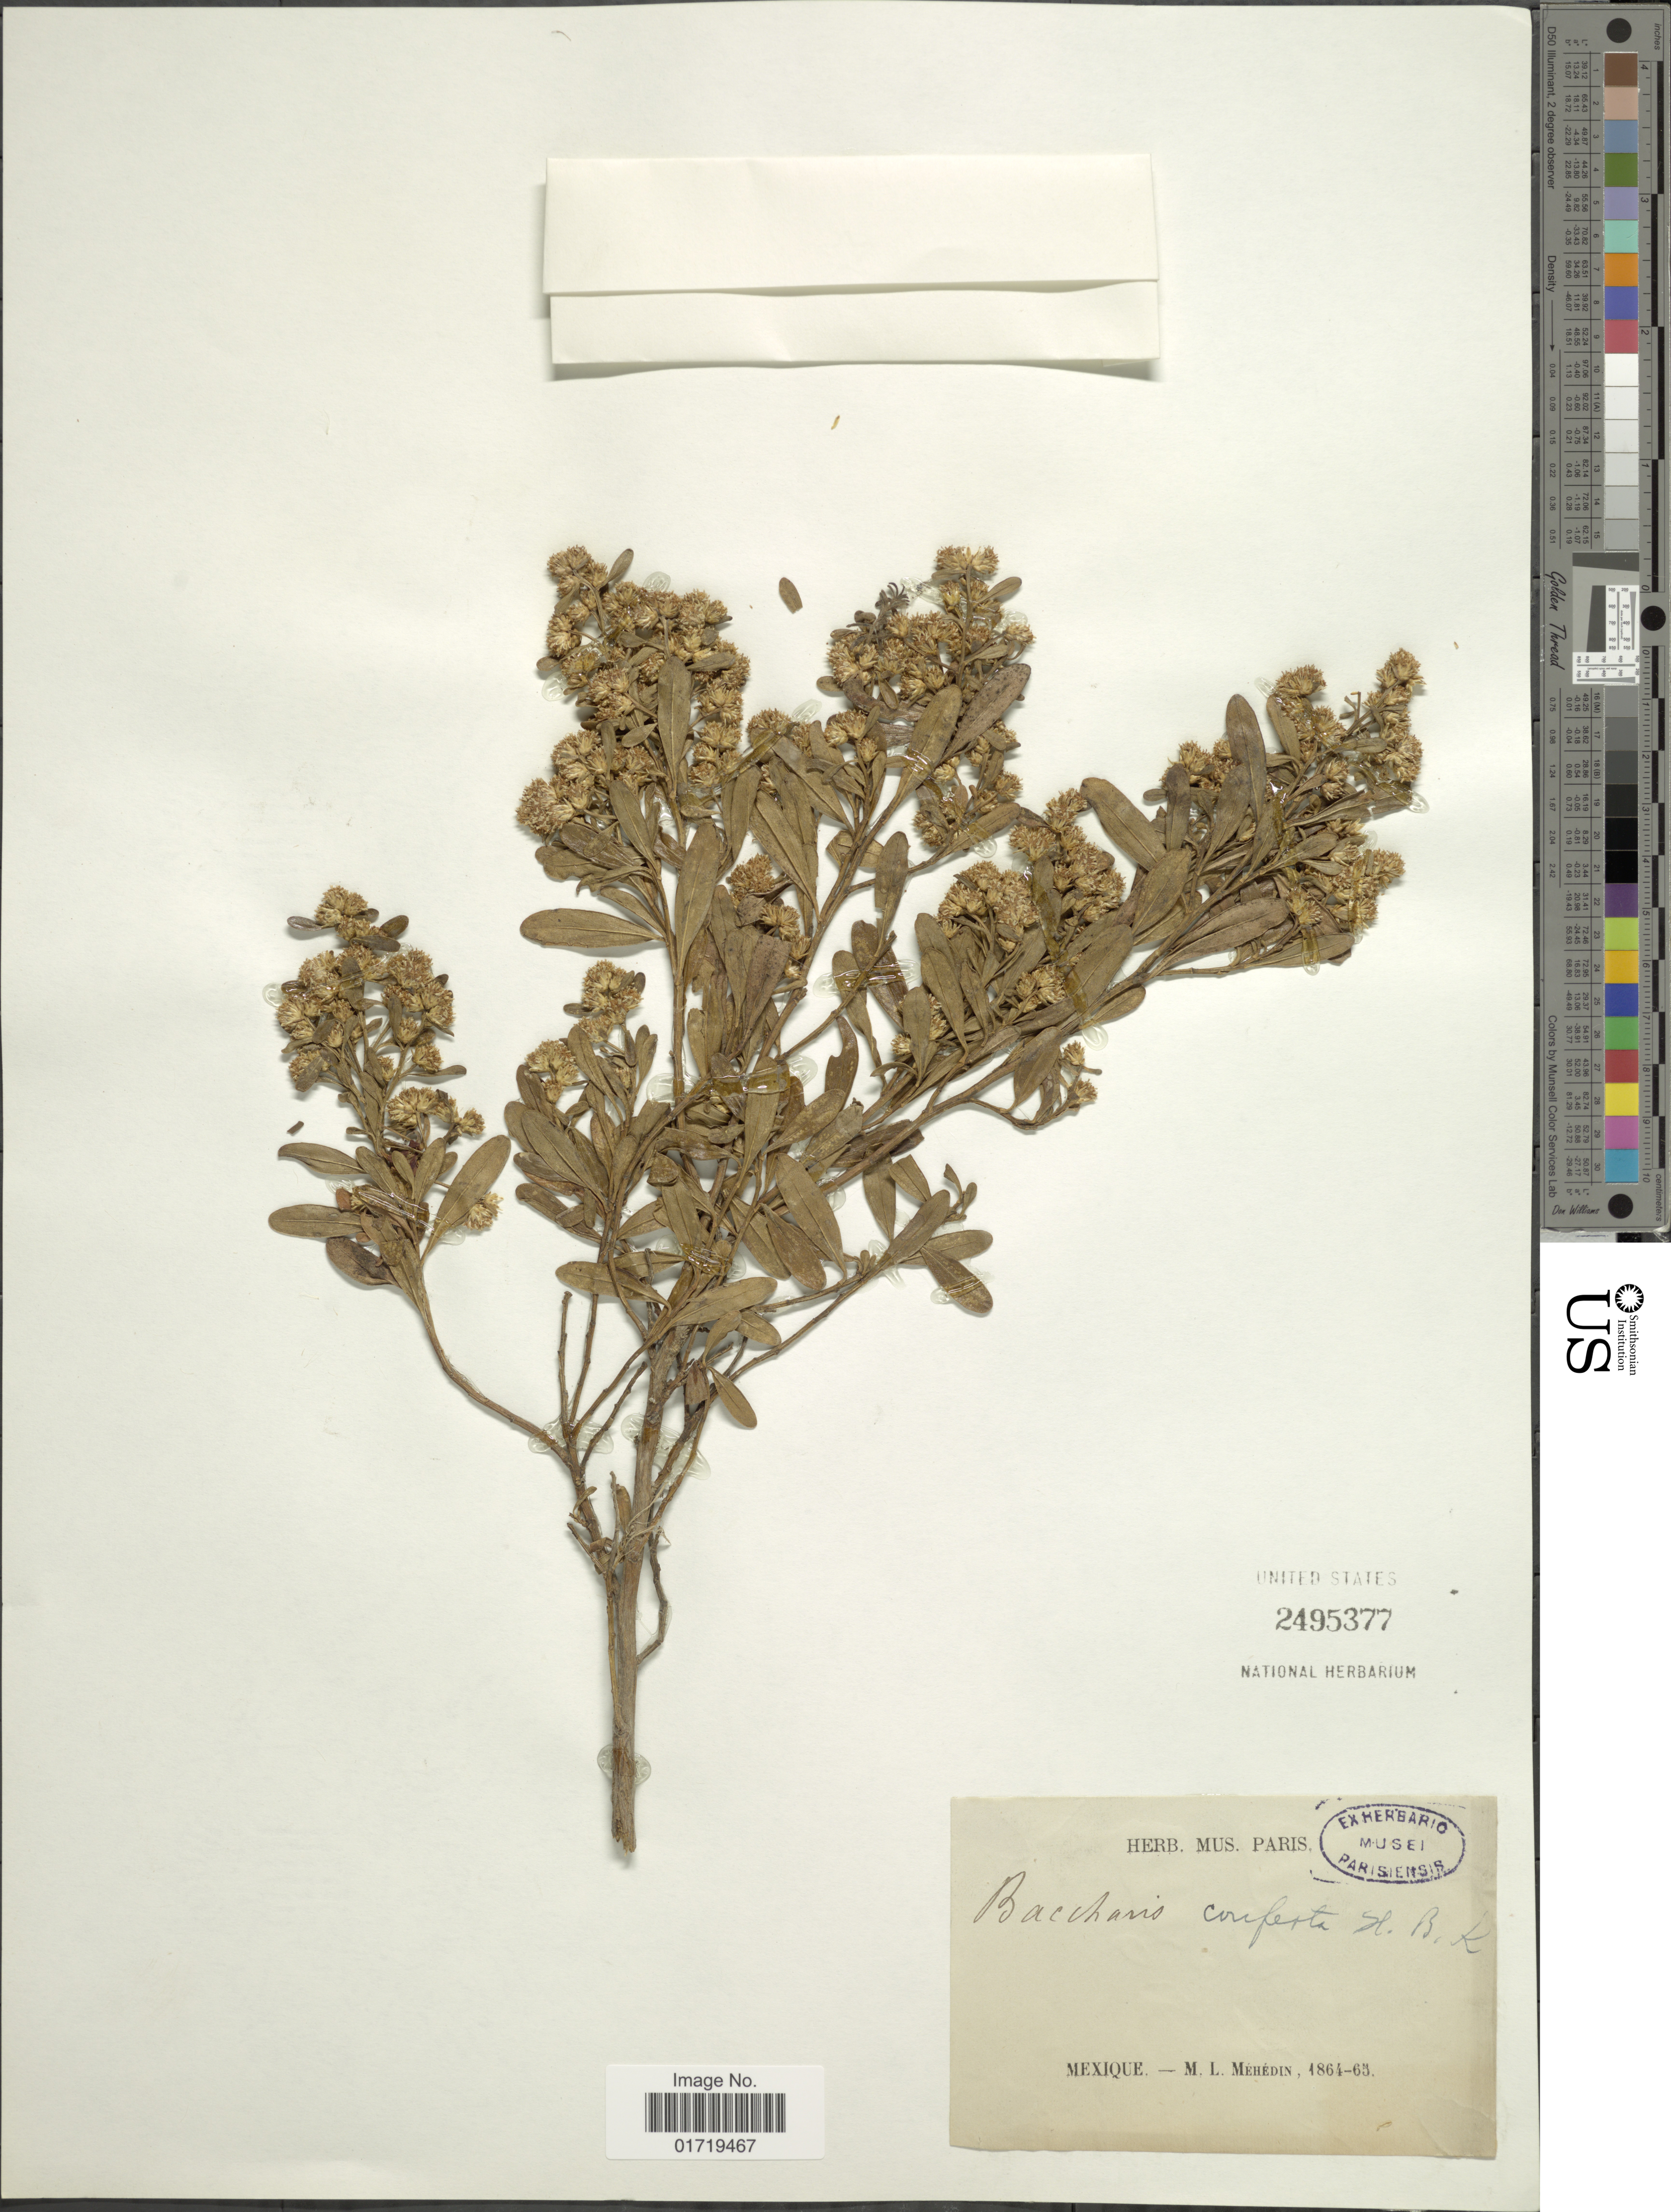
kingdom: Plantae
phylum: Tracheophyta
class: Magnoliopsida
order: Asterales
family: Asteraceae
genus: Baccharis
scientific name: Baccharis conferta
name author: Kunth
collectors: M. Méhédin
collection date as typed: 1865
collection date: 1864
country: Mexico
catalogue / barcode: US 2495377